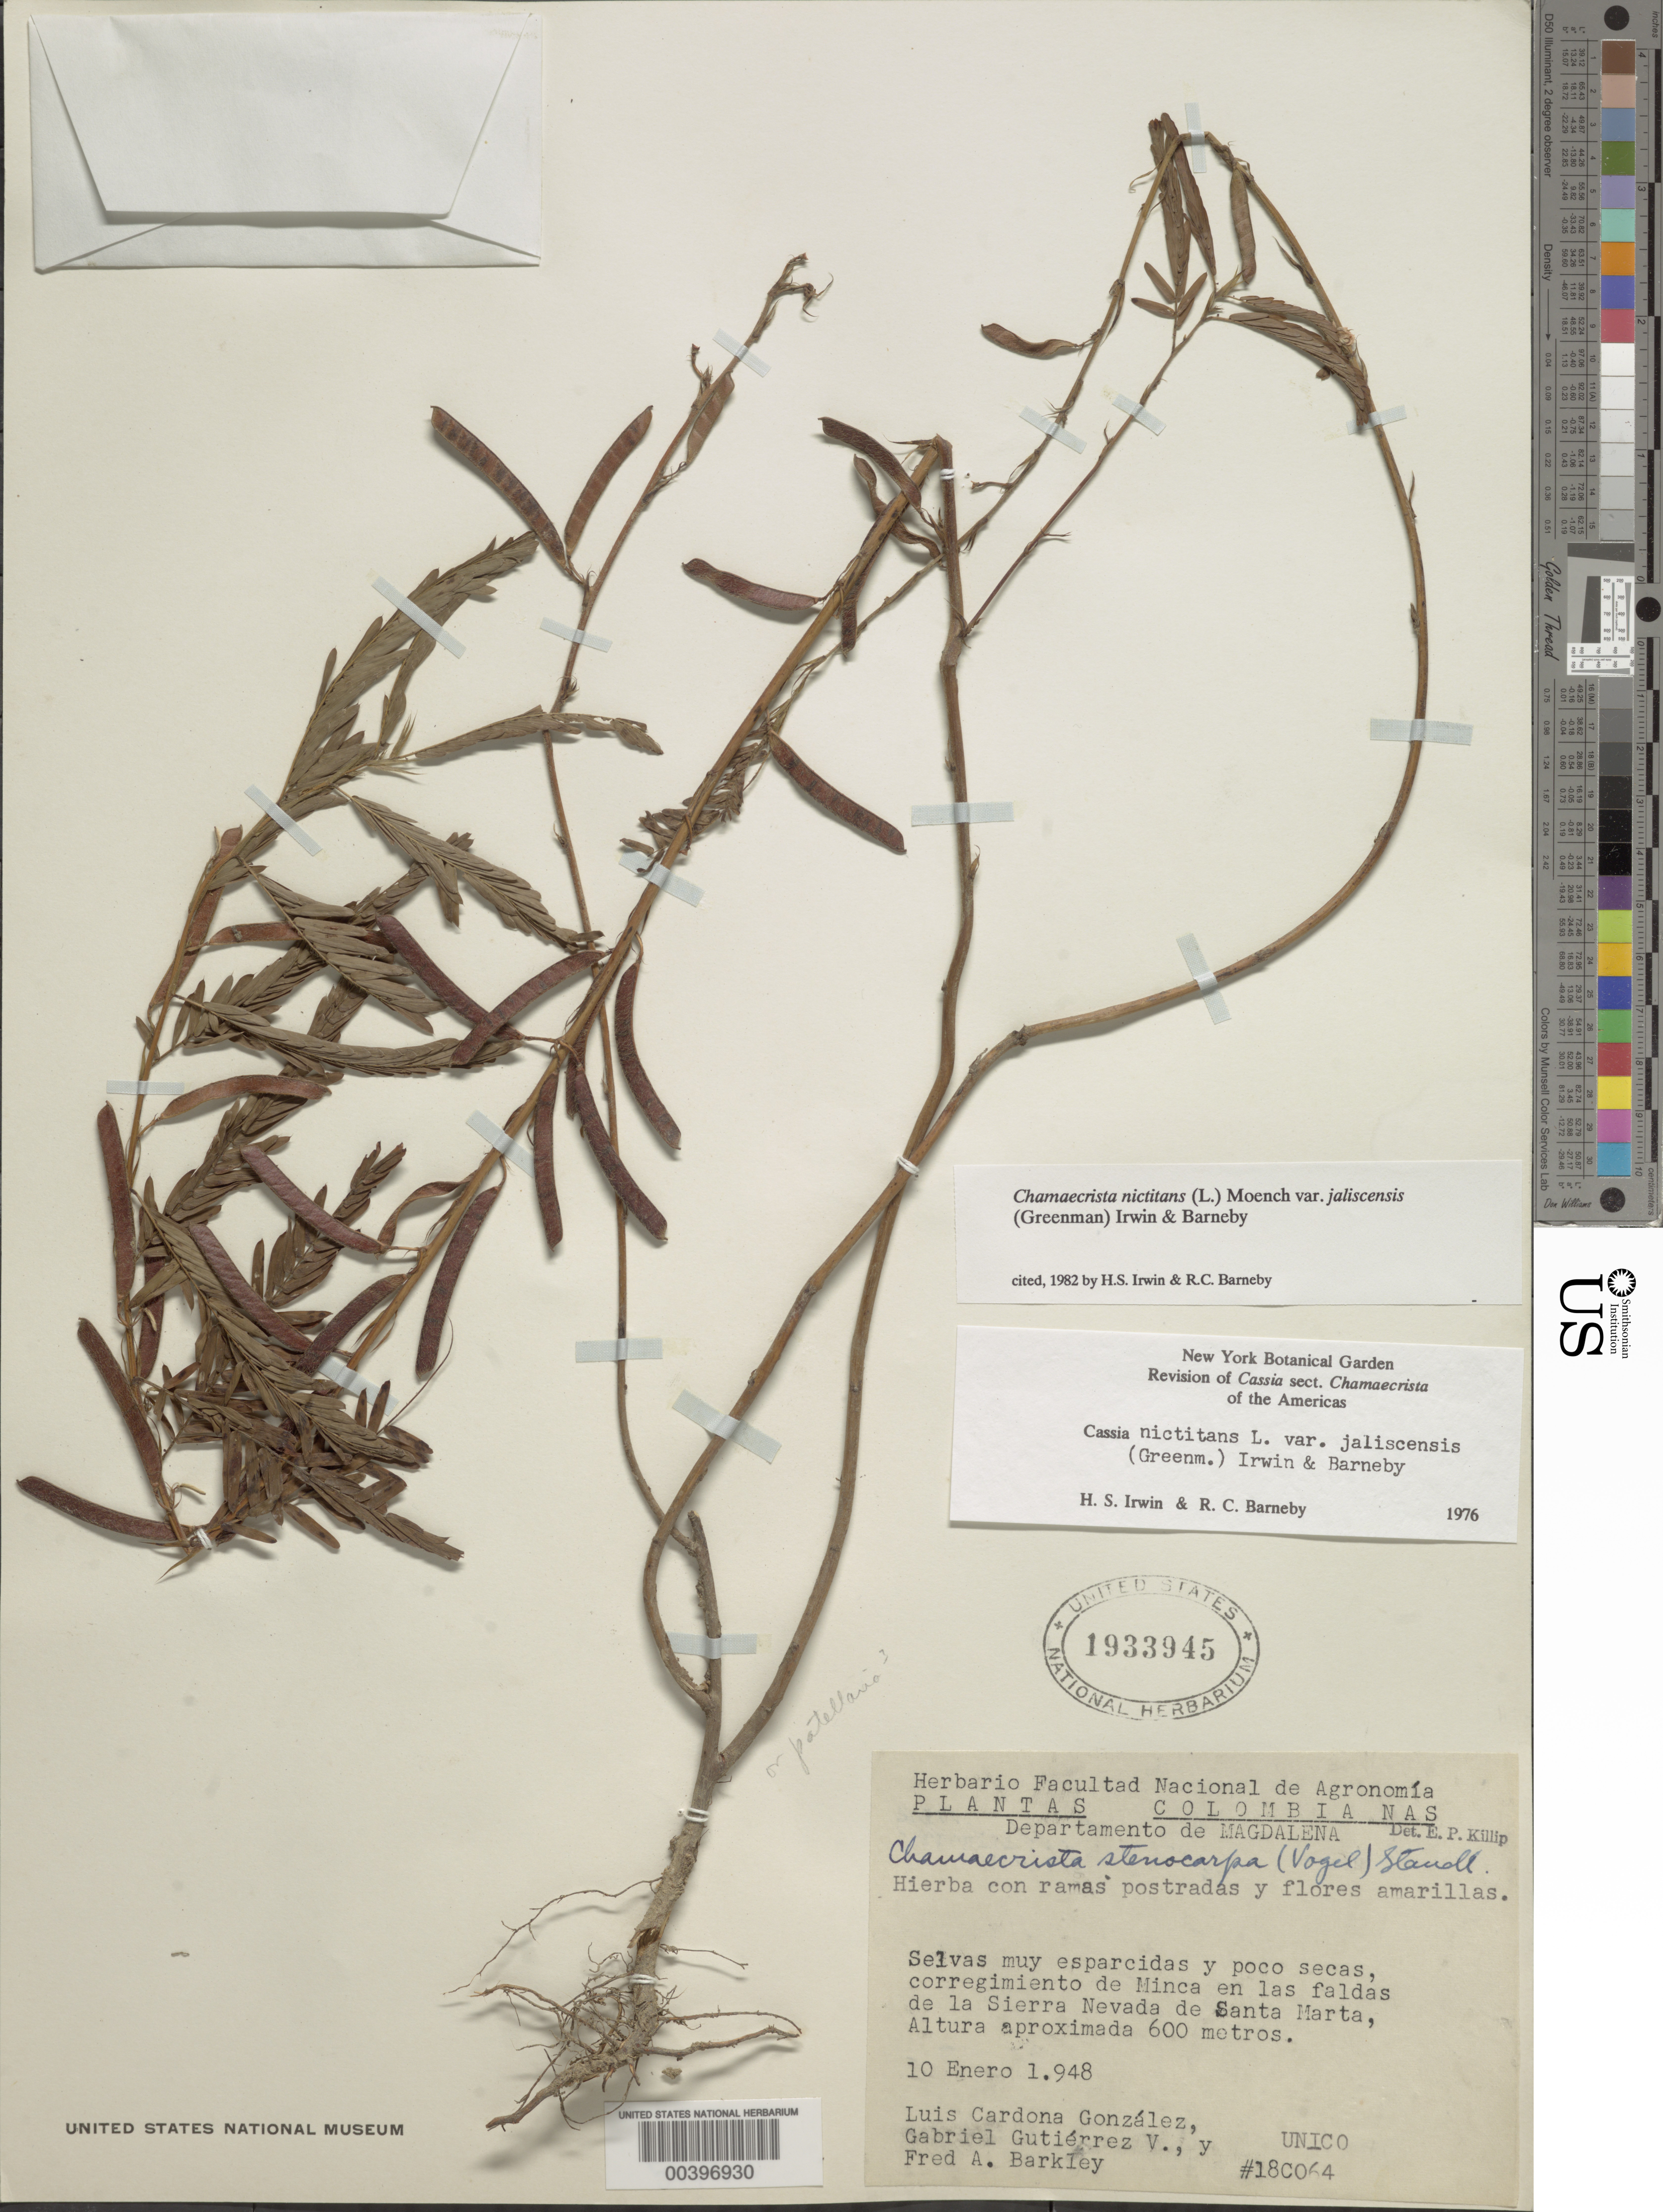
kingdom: Plantae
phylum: Tracheophyta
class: Magnoliopsida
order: Fabales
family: Fabaceae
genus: Chamaecrista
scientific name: Chamaecrista nictitans var. jaliscensis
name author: (Greenm.) H.S. Irwin & Barneby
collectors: L. Cardona Gonzalez, G. Gutiérrez V. & F. A. Barkley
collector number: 18co64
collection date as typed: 10 Jan 1948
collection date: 1948-01-10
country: Colombia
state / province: Magdalena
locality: Corregimiento de minca en las Faldas de La Sierra Nevada de Santa Marta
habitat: Selvas muy esparcidas y poco secas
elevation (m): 600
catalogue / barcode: US 1933945